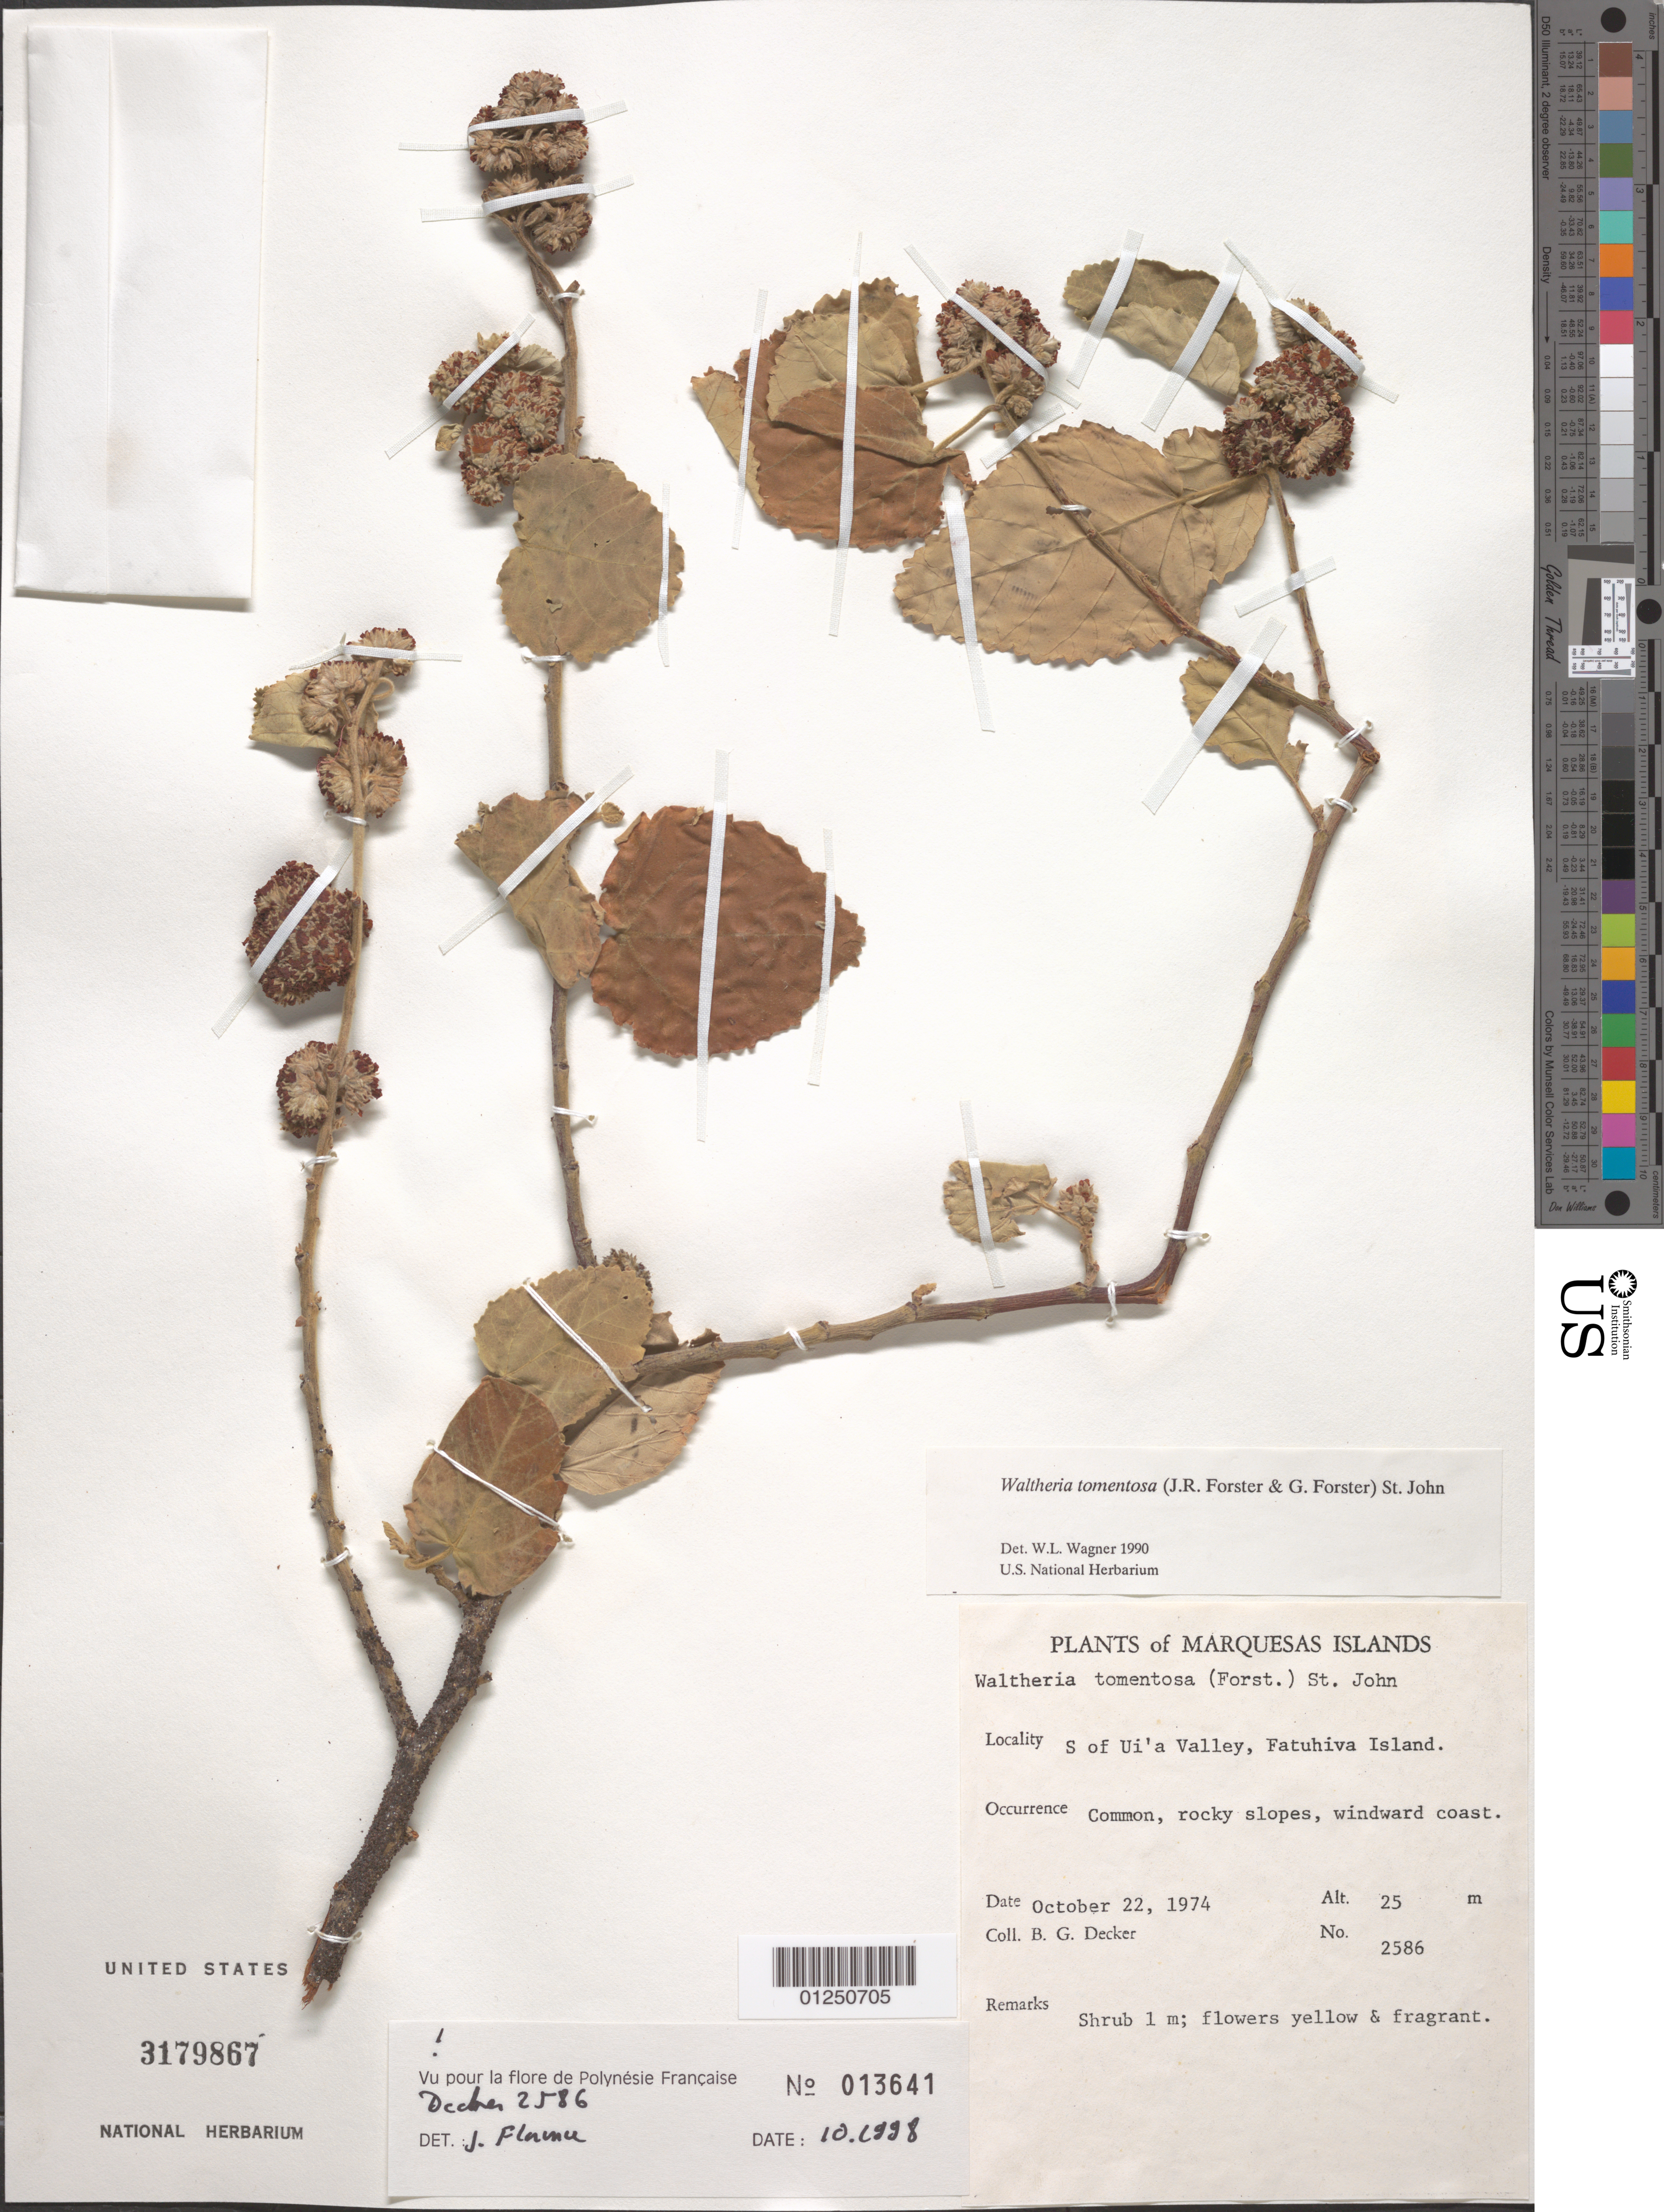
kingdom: Plantae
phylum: Tracheophyta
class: Magnoliopsida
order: Malvales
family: Malvaceae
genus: Waltheria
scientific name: Waltheria tomentosa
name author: (J.R. Forst. & G. Forst.) H. St. John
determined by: Wagner, W. L., (BOT), Smithsonian Institution - National Museum of Natural History (UNITED STATES)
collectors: B. G. Decker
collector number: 2586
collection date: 1974-10-22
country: French Polynesia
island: Fatu Hiva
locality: S of Ui'a Valley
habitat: Rocky slopes, windward coast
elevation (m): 25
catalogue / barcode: US 3179867